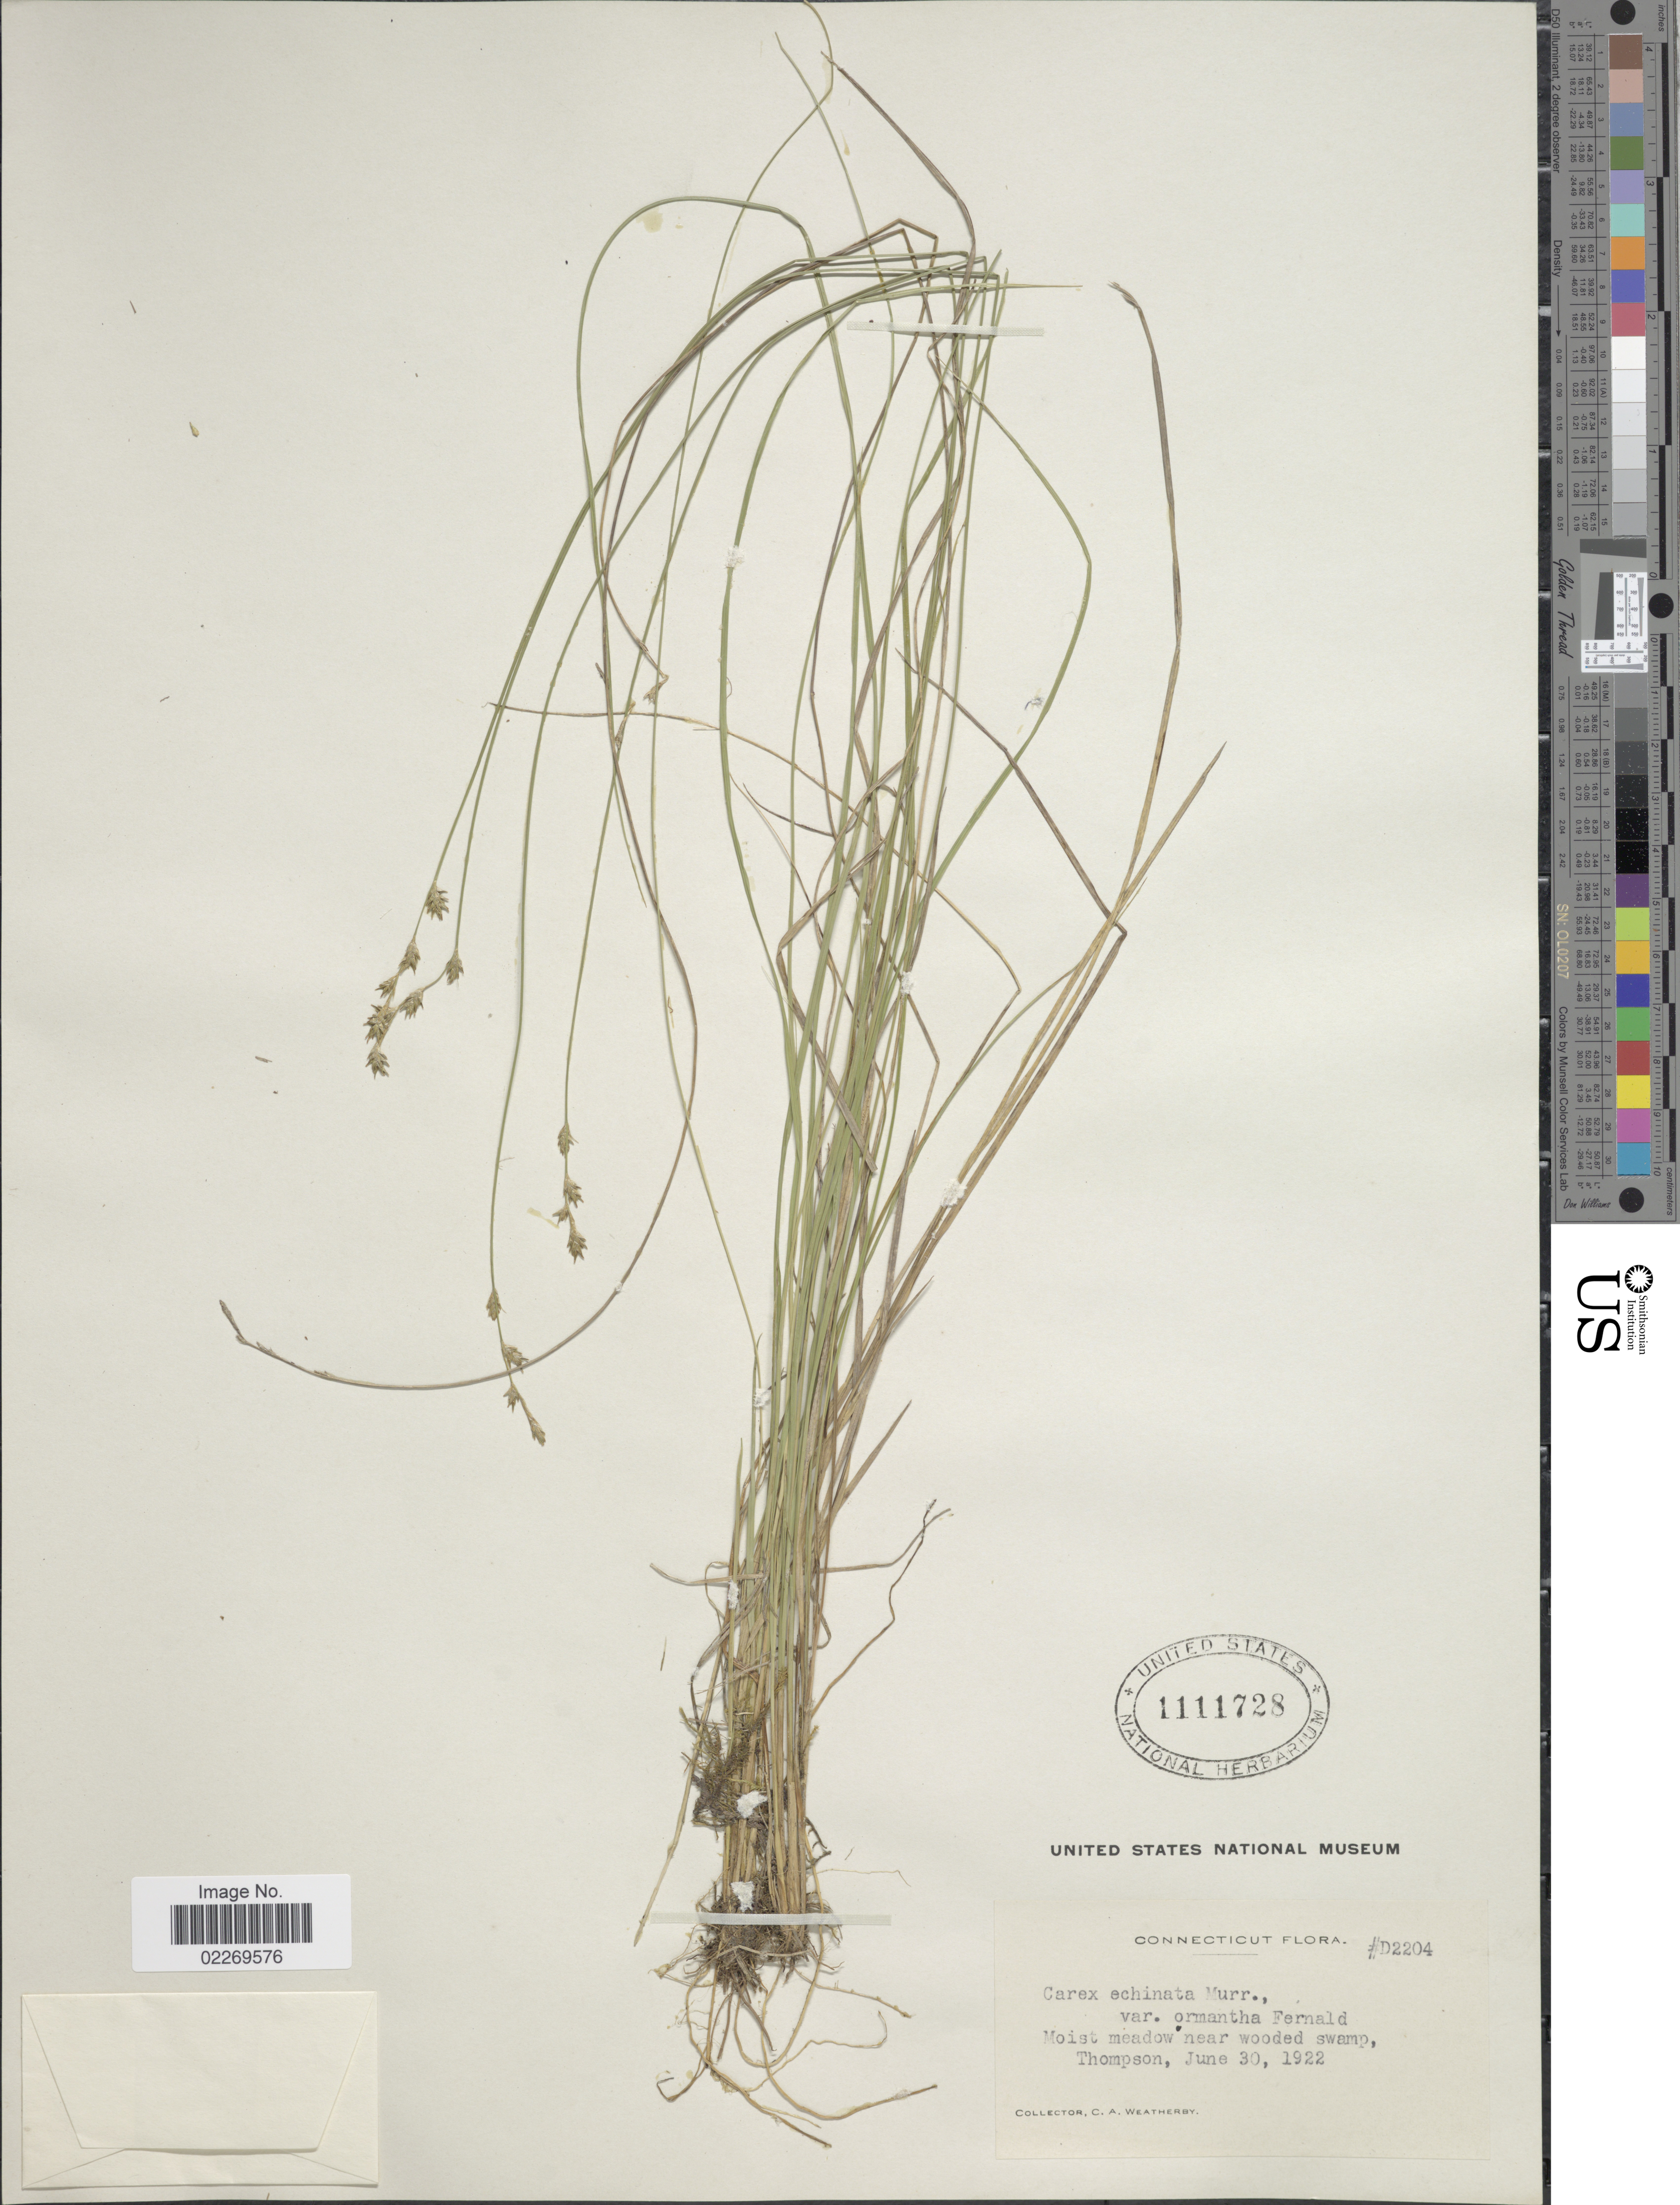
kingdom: Plantae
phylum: Tracheophyta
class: Liliopsida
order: Poales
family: Cyperaceae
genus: Carex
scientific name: Carex echinata subsp. echinata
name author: Murray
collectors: C. A. Weatherby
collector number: D2204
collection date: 1922-06-30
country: United States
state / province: Connecticut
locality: Thompson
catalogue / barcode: US 1111728